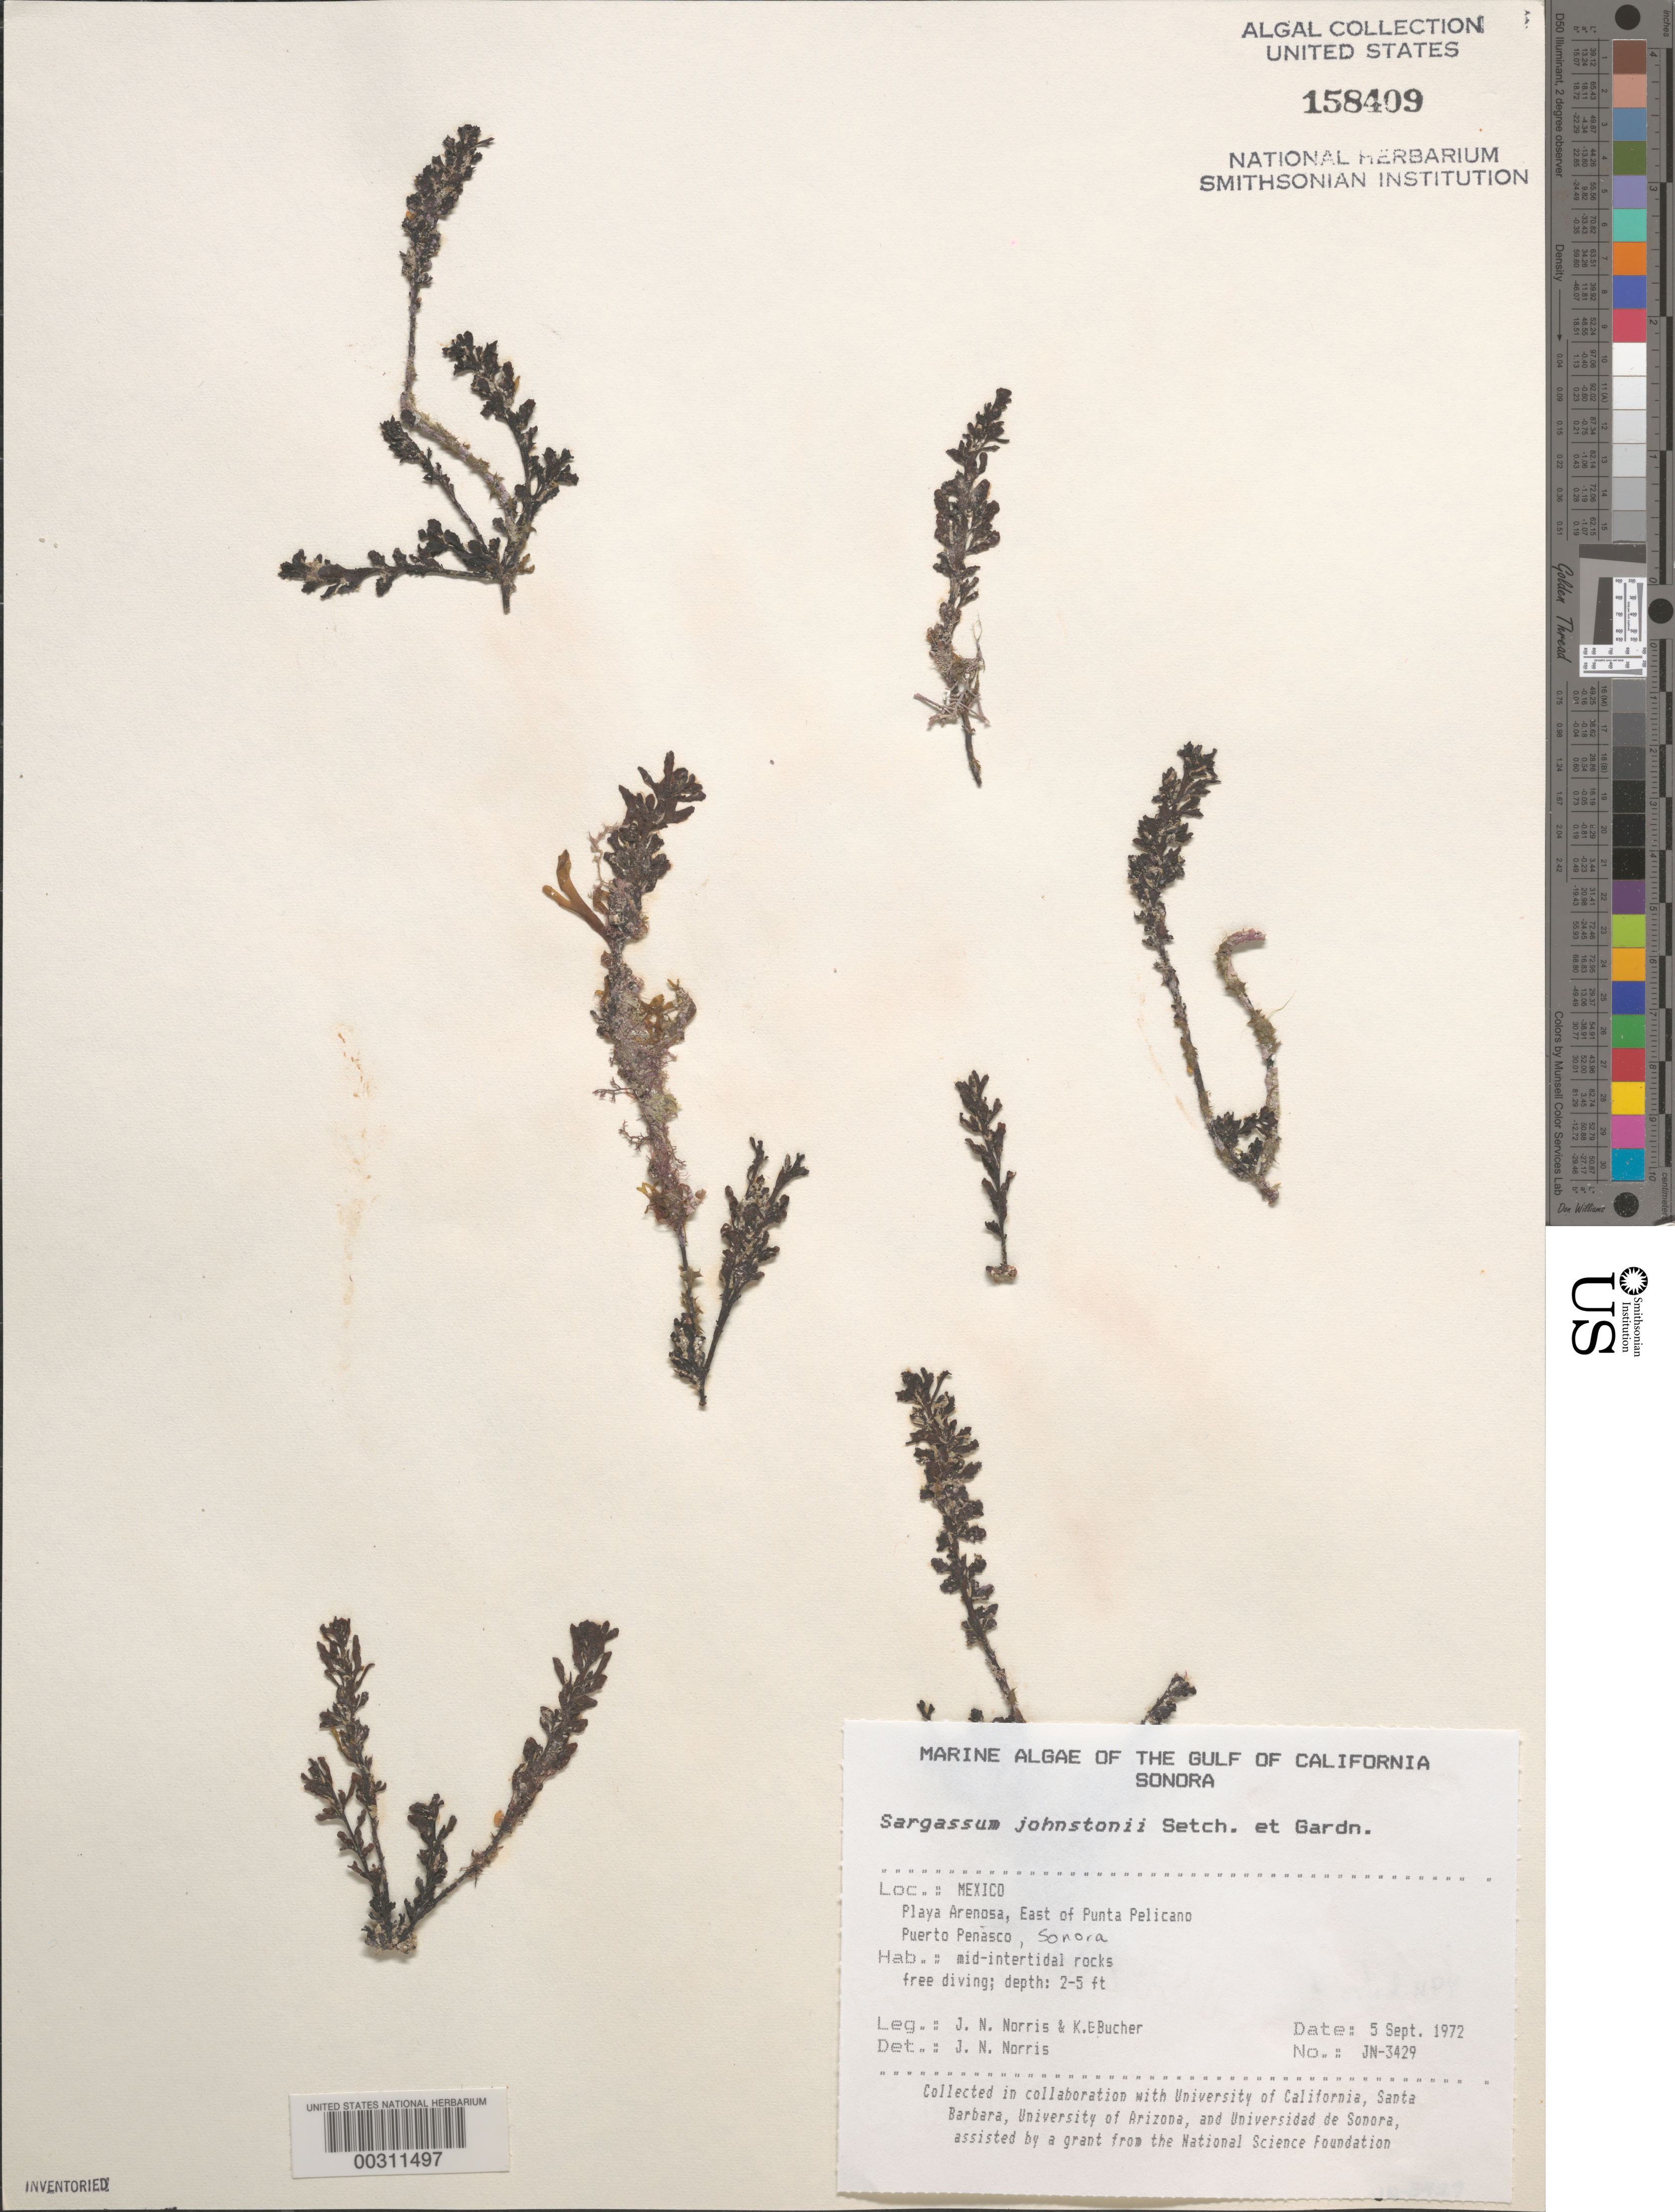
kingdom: Chromista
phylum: Ochrophyta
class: Phaeophyceae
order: Fucales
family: Sargassaceae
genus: Sargassum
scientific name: Sargassum johnstonii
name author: Setchell & N.L. Gardner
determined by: Norris, James N.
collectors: J. N. Norris & K. E. Bucher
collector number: JN-3429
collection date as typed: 05 Sep 1972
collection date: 1972-09-05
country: Mexico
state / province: Sonora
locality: Playa Arenosa, Puerto Penasco, east of Punta Pelicano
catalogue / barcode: US 158409